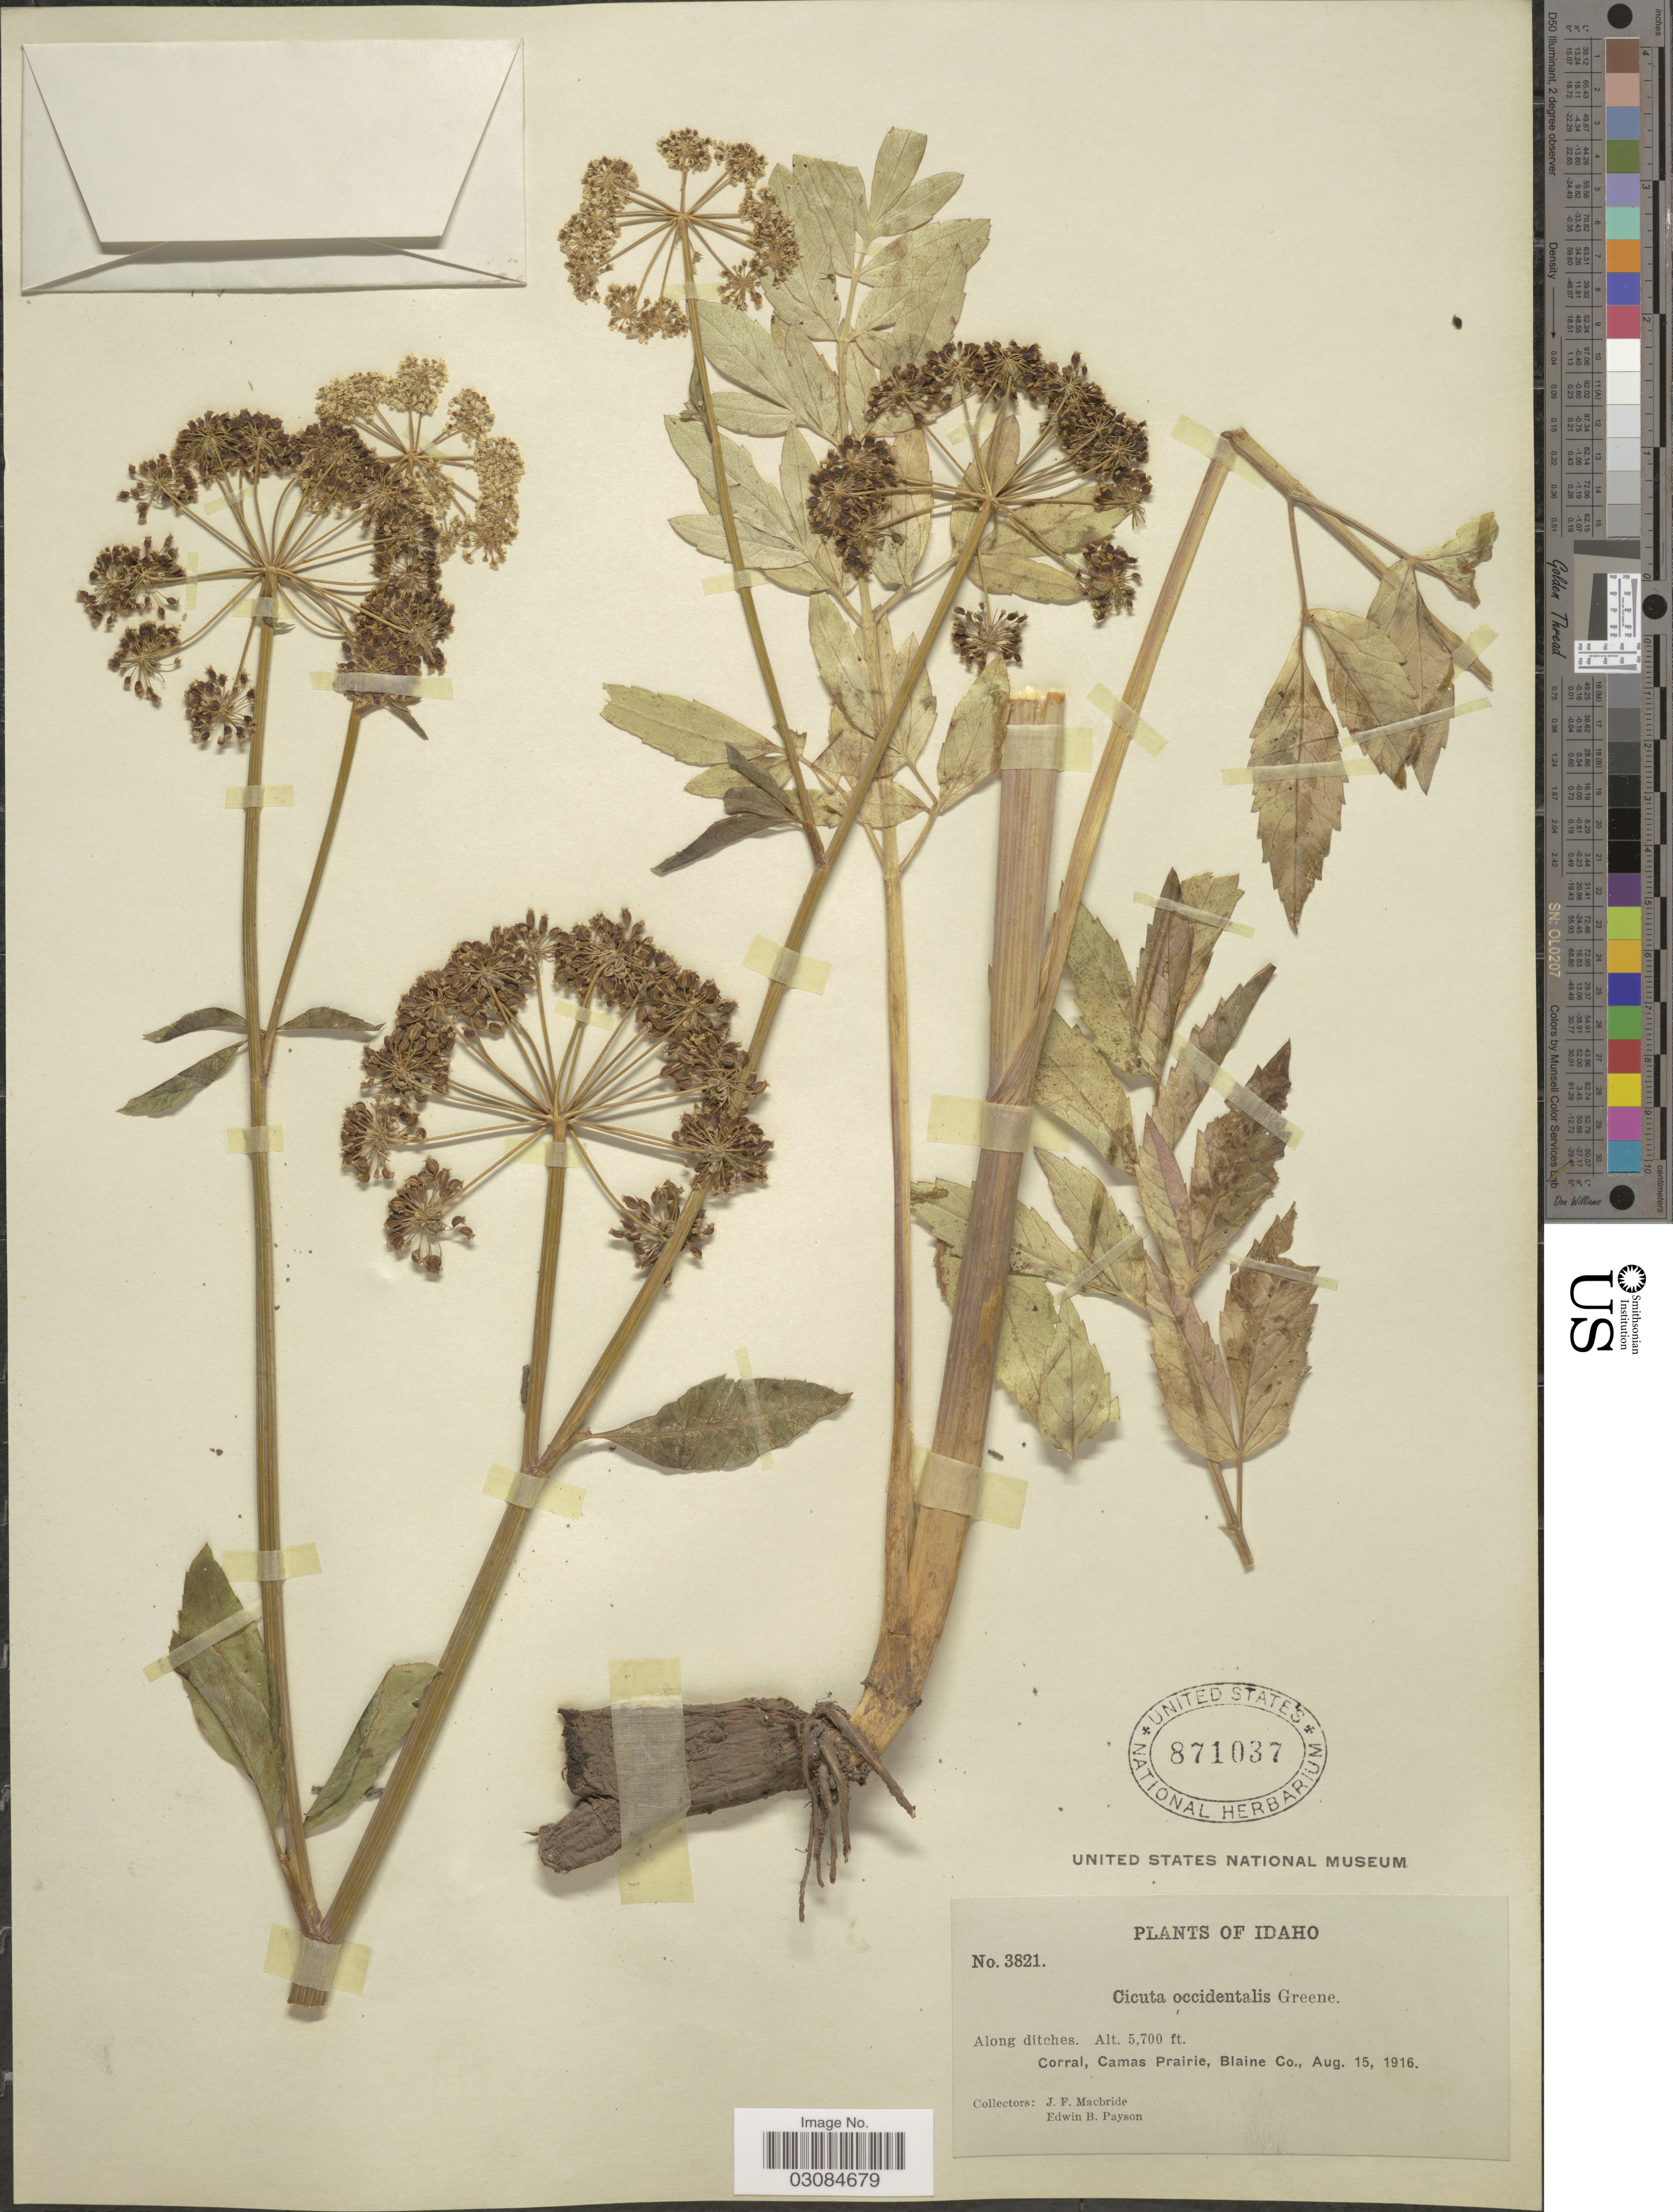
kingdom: Plantae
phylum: Tracheophyta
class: Magnoliopsida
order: Apiales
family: Apiaceae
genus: Cicuta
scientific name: Cicuta occidentalis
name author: Greene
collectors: J. F. Macbride & E. B. Payson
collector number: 3821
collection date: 1916-08-15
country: United States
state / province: Idaho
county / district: Blaine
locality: Corral, Camas Prairie.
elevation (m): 1737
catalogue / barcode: US 871037